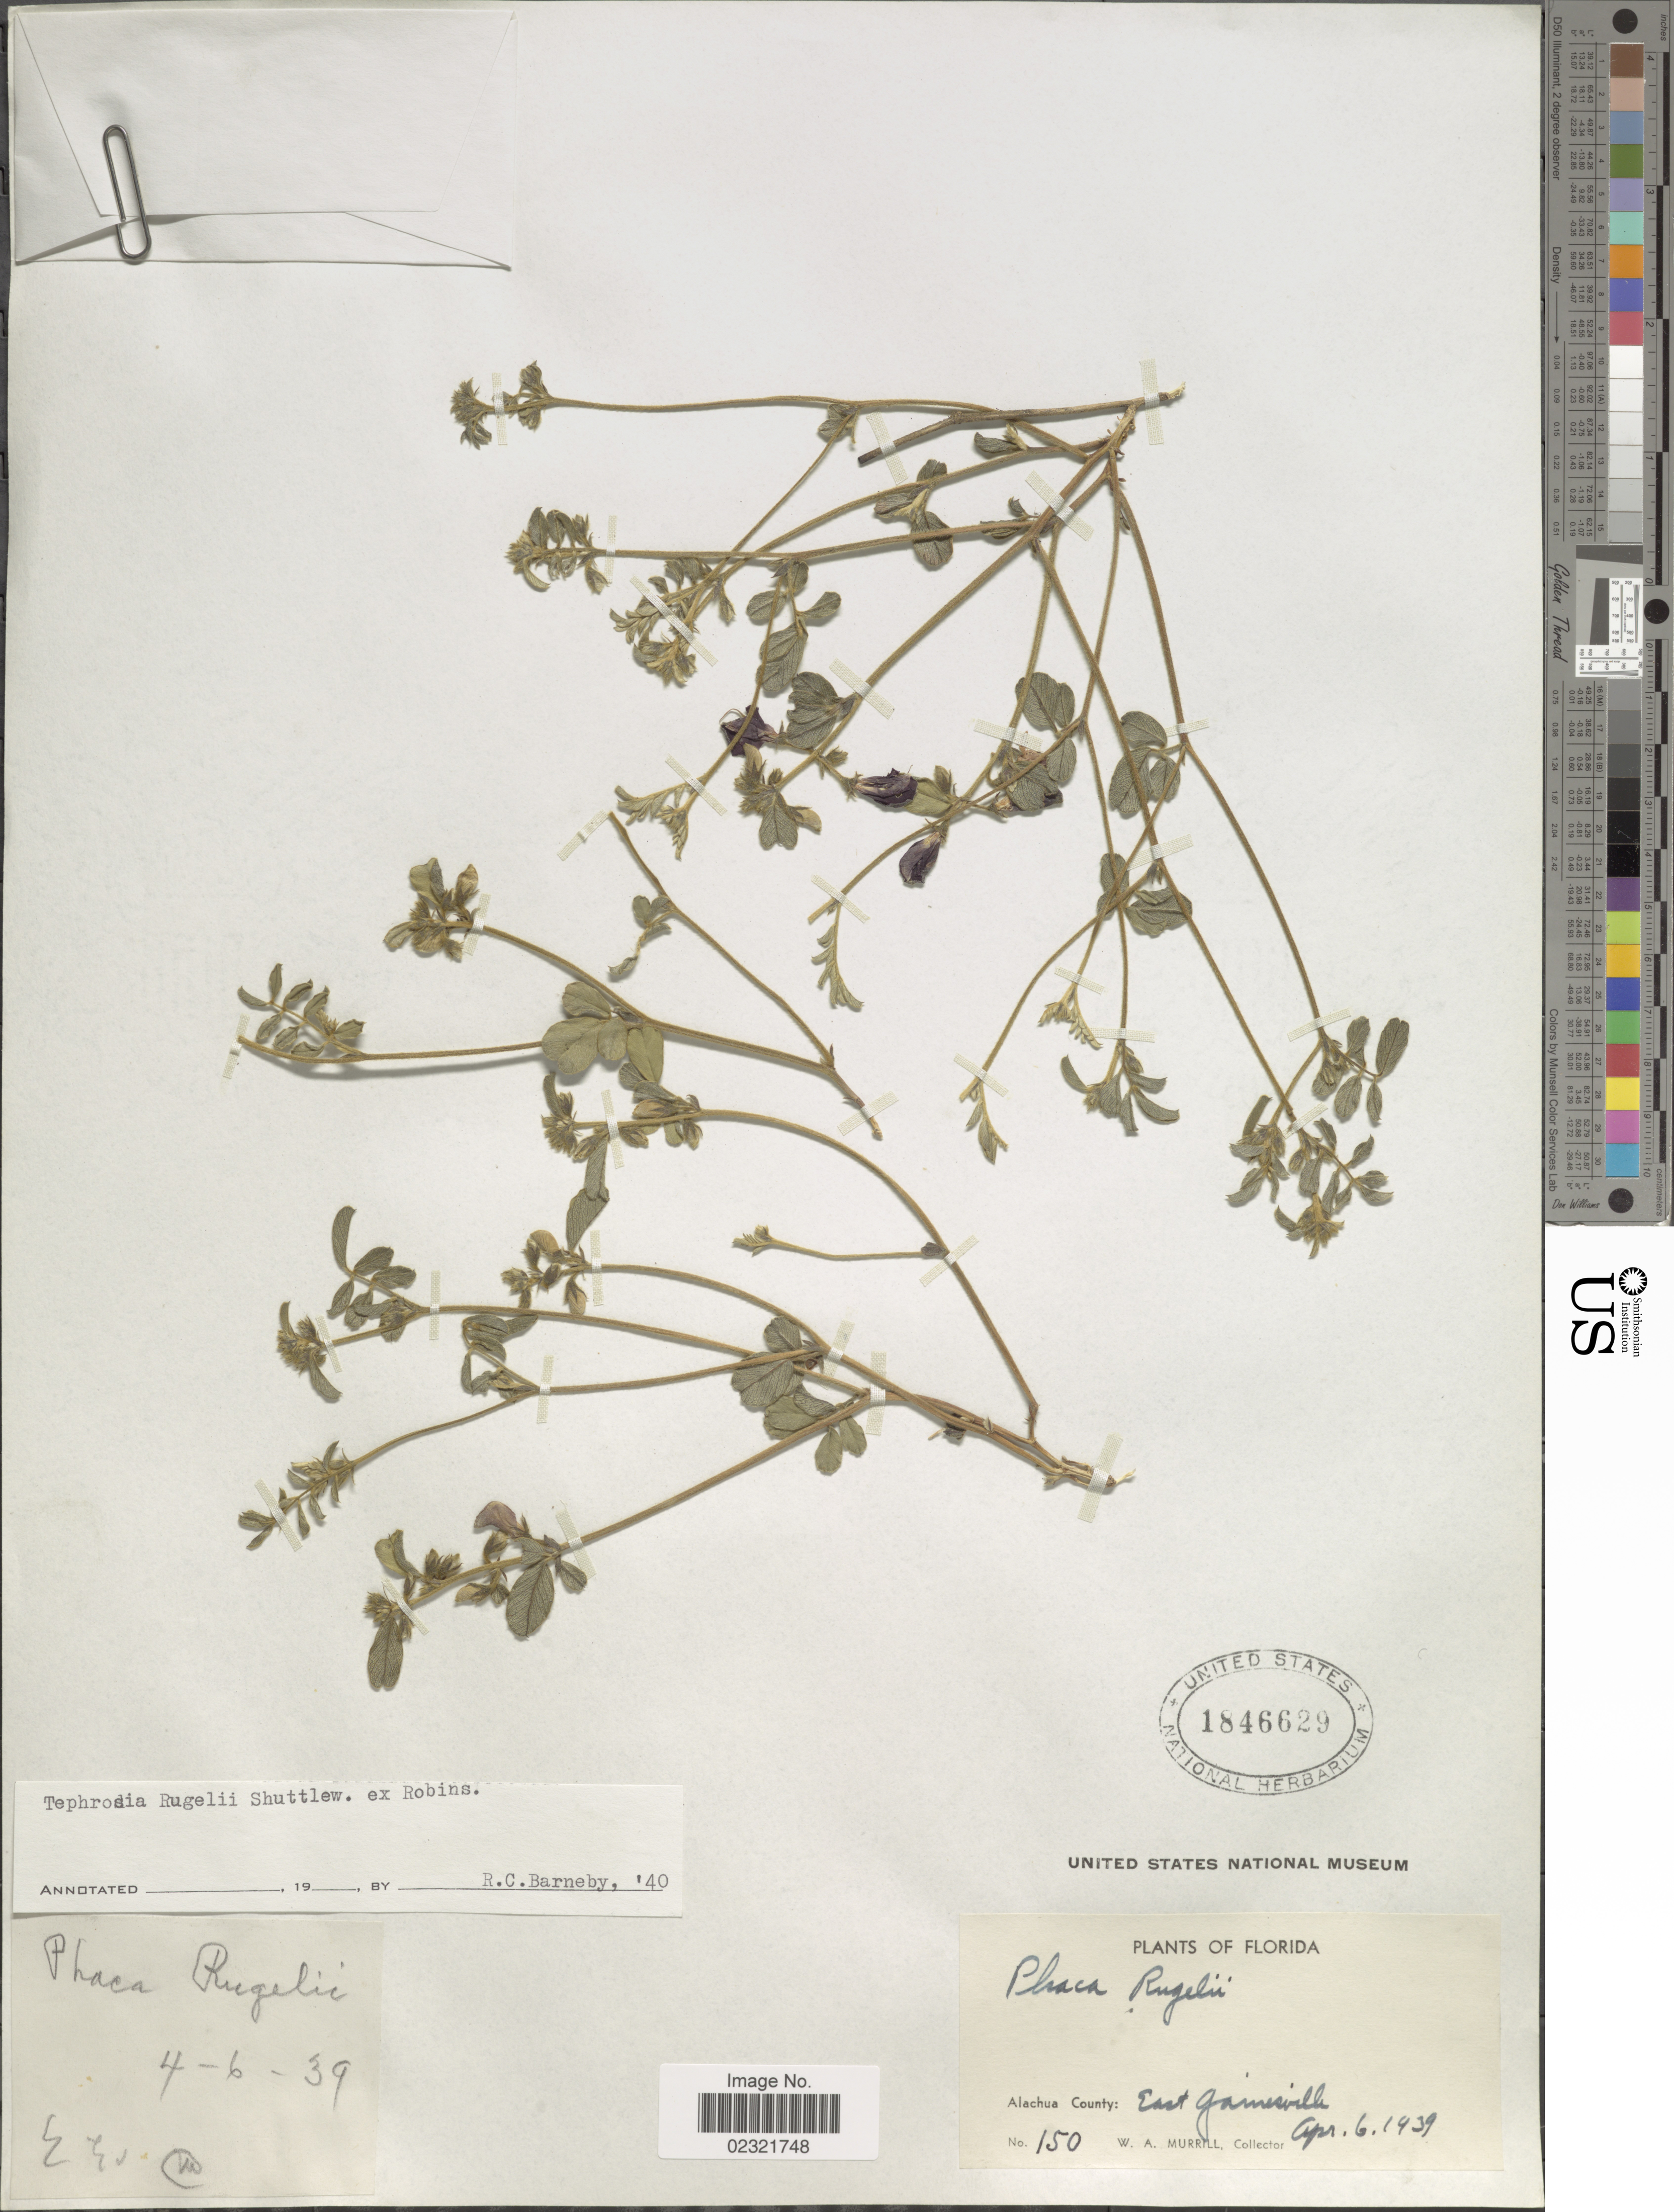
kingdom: Plantae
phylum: Tracheophyta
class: Magnoliopsida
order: Fabales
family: Fabaceae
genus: Tephrosia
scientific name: Tephrosia rugelii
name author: Shuttlew.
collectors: W. A. Murrill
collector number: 150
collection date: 1939-04-06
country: United States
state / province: Florida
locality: Alachua County: East Gainesville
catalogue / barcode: US 1846629